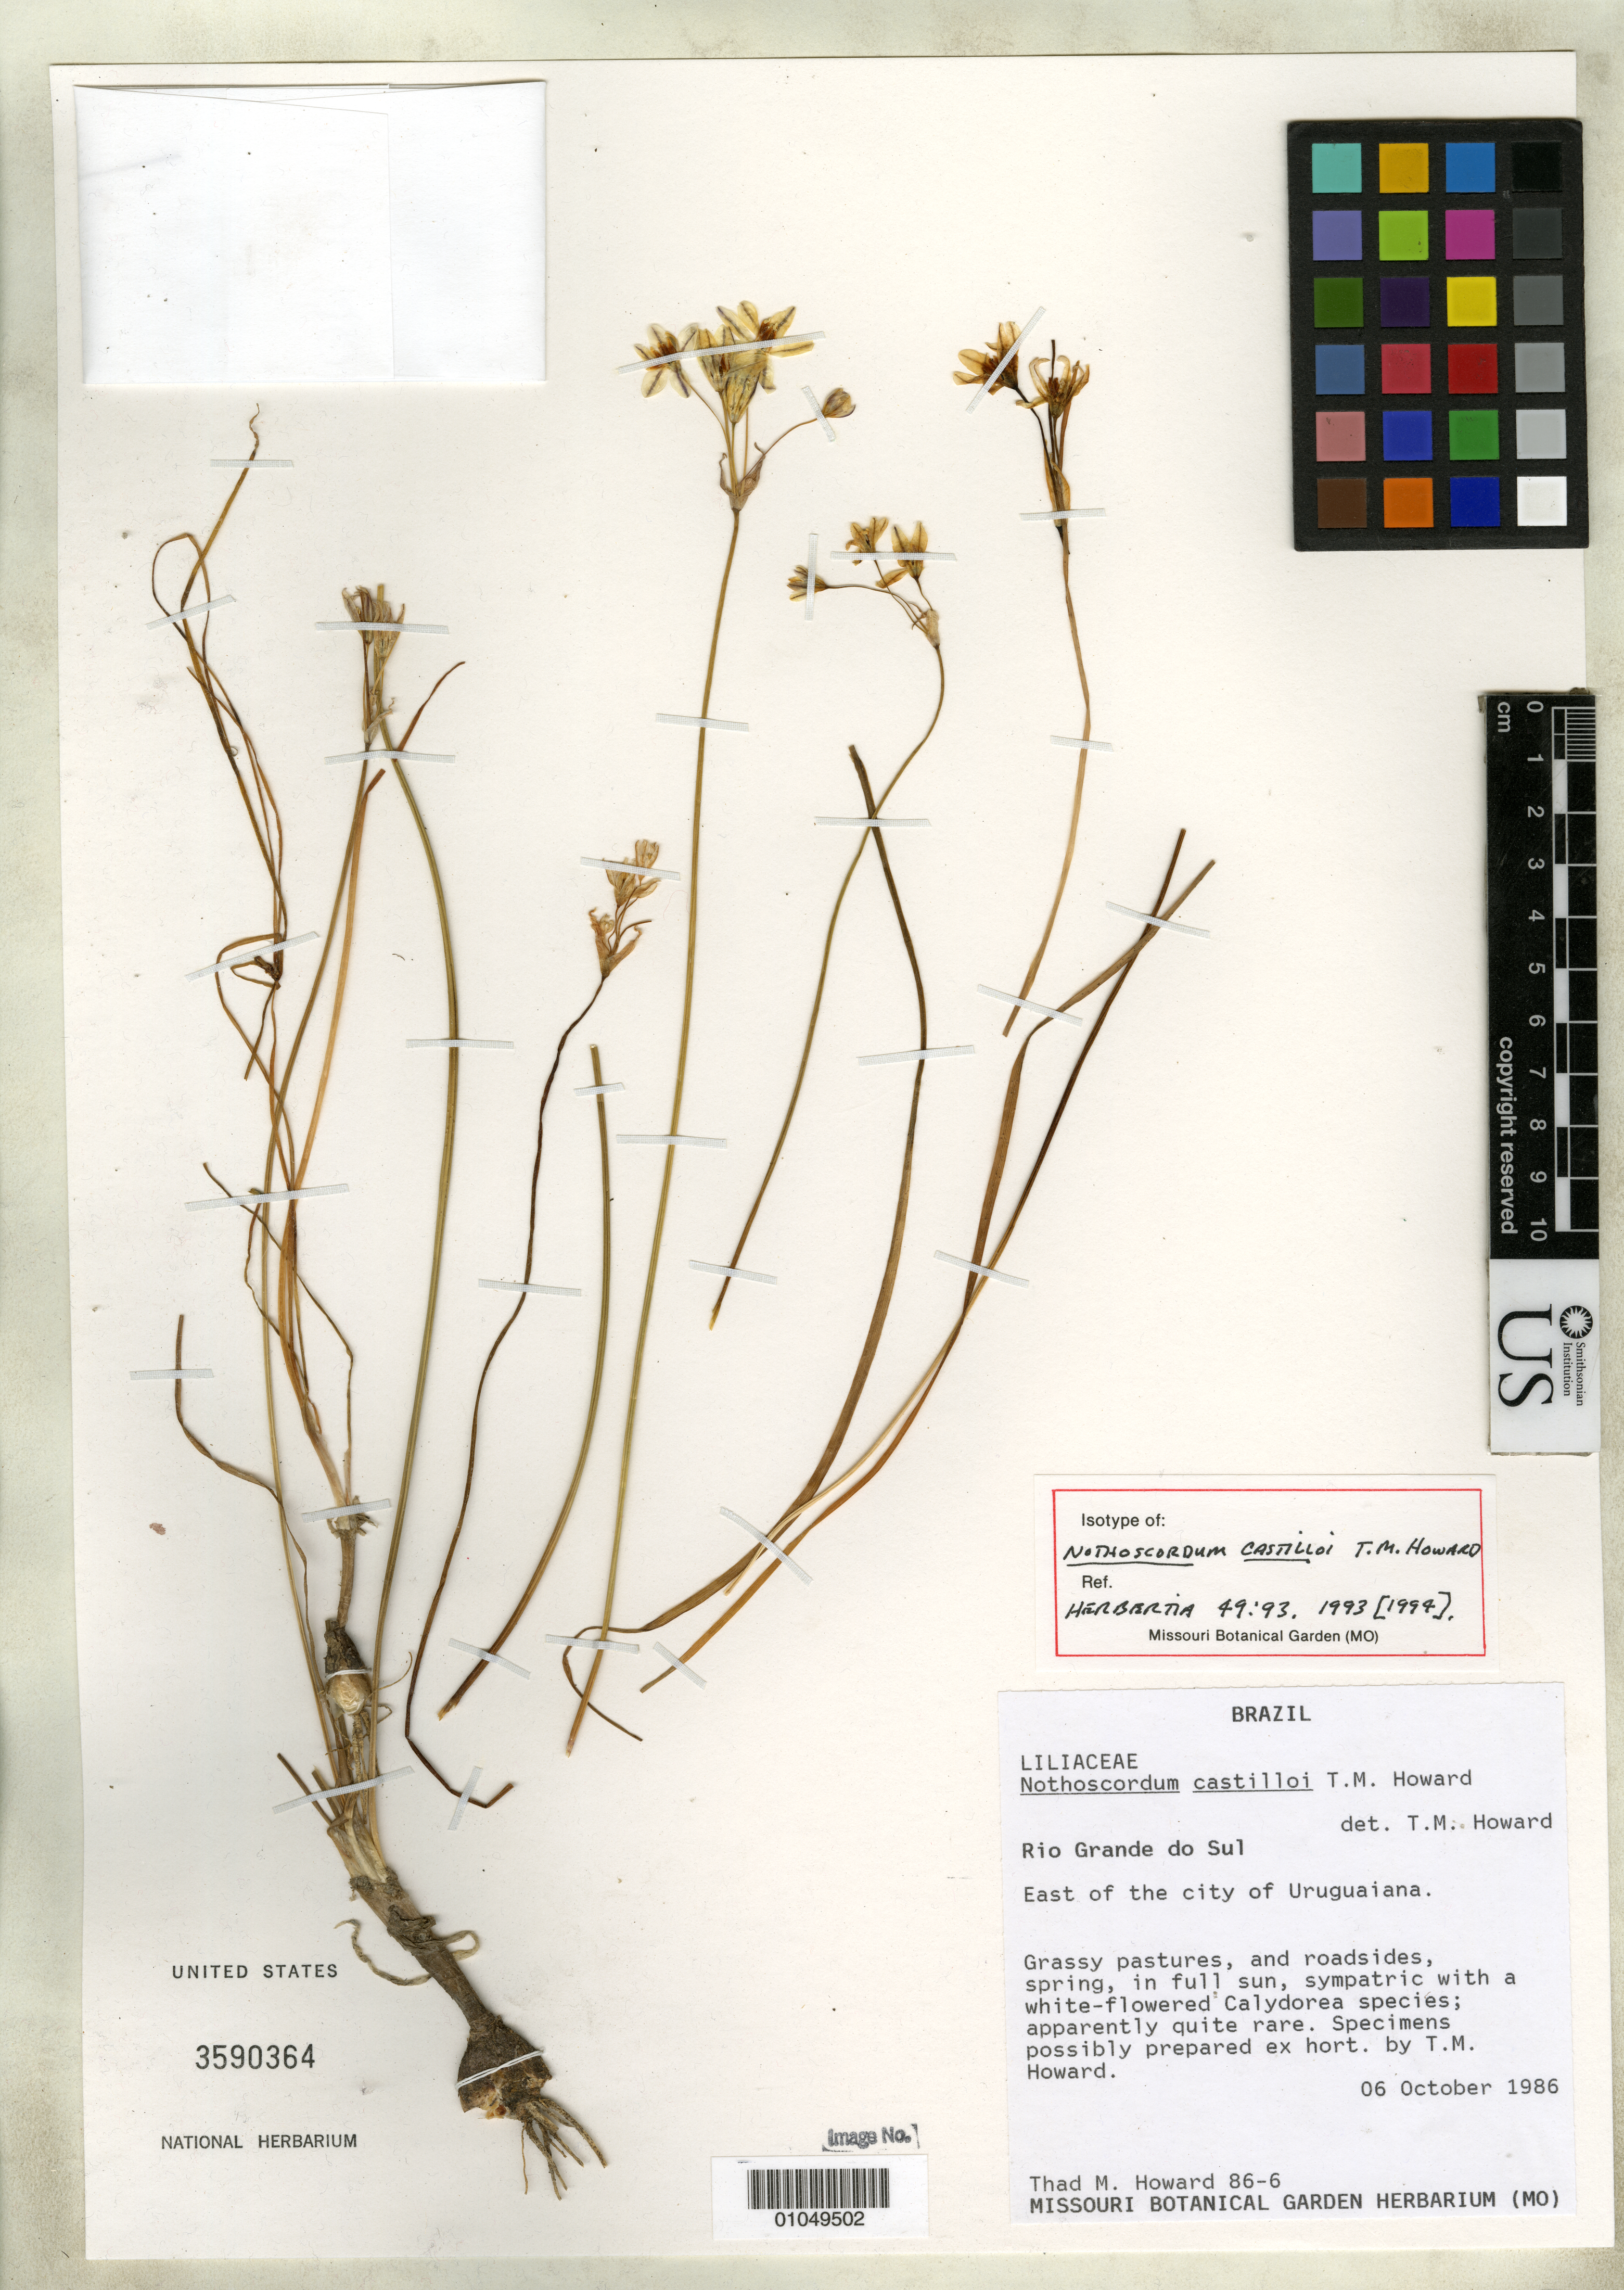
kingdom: Plantae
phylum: Tracheophyta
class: Liliopsida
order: Asparagales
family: Amaryllidaceae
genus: Nothoscordum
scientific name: Nothoscordum castilloi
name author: T.M. Howard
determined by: Howard, T. M.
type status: Isotype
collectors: T. Howard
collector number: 86-6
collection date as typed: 06 Oct 1986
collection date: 1986-10-06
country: Brazil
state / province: Rio Grande do Sul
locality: Rio Grande do Sul. East of the city of Uruguaiana.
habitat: Grassy pastures and roadsides in full sun.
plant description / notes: "Specimens possibly prepared ex hort. by T.M. Howard."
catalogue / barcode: US 3590364